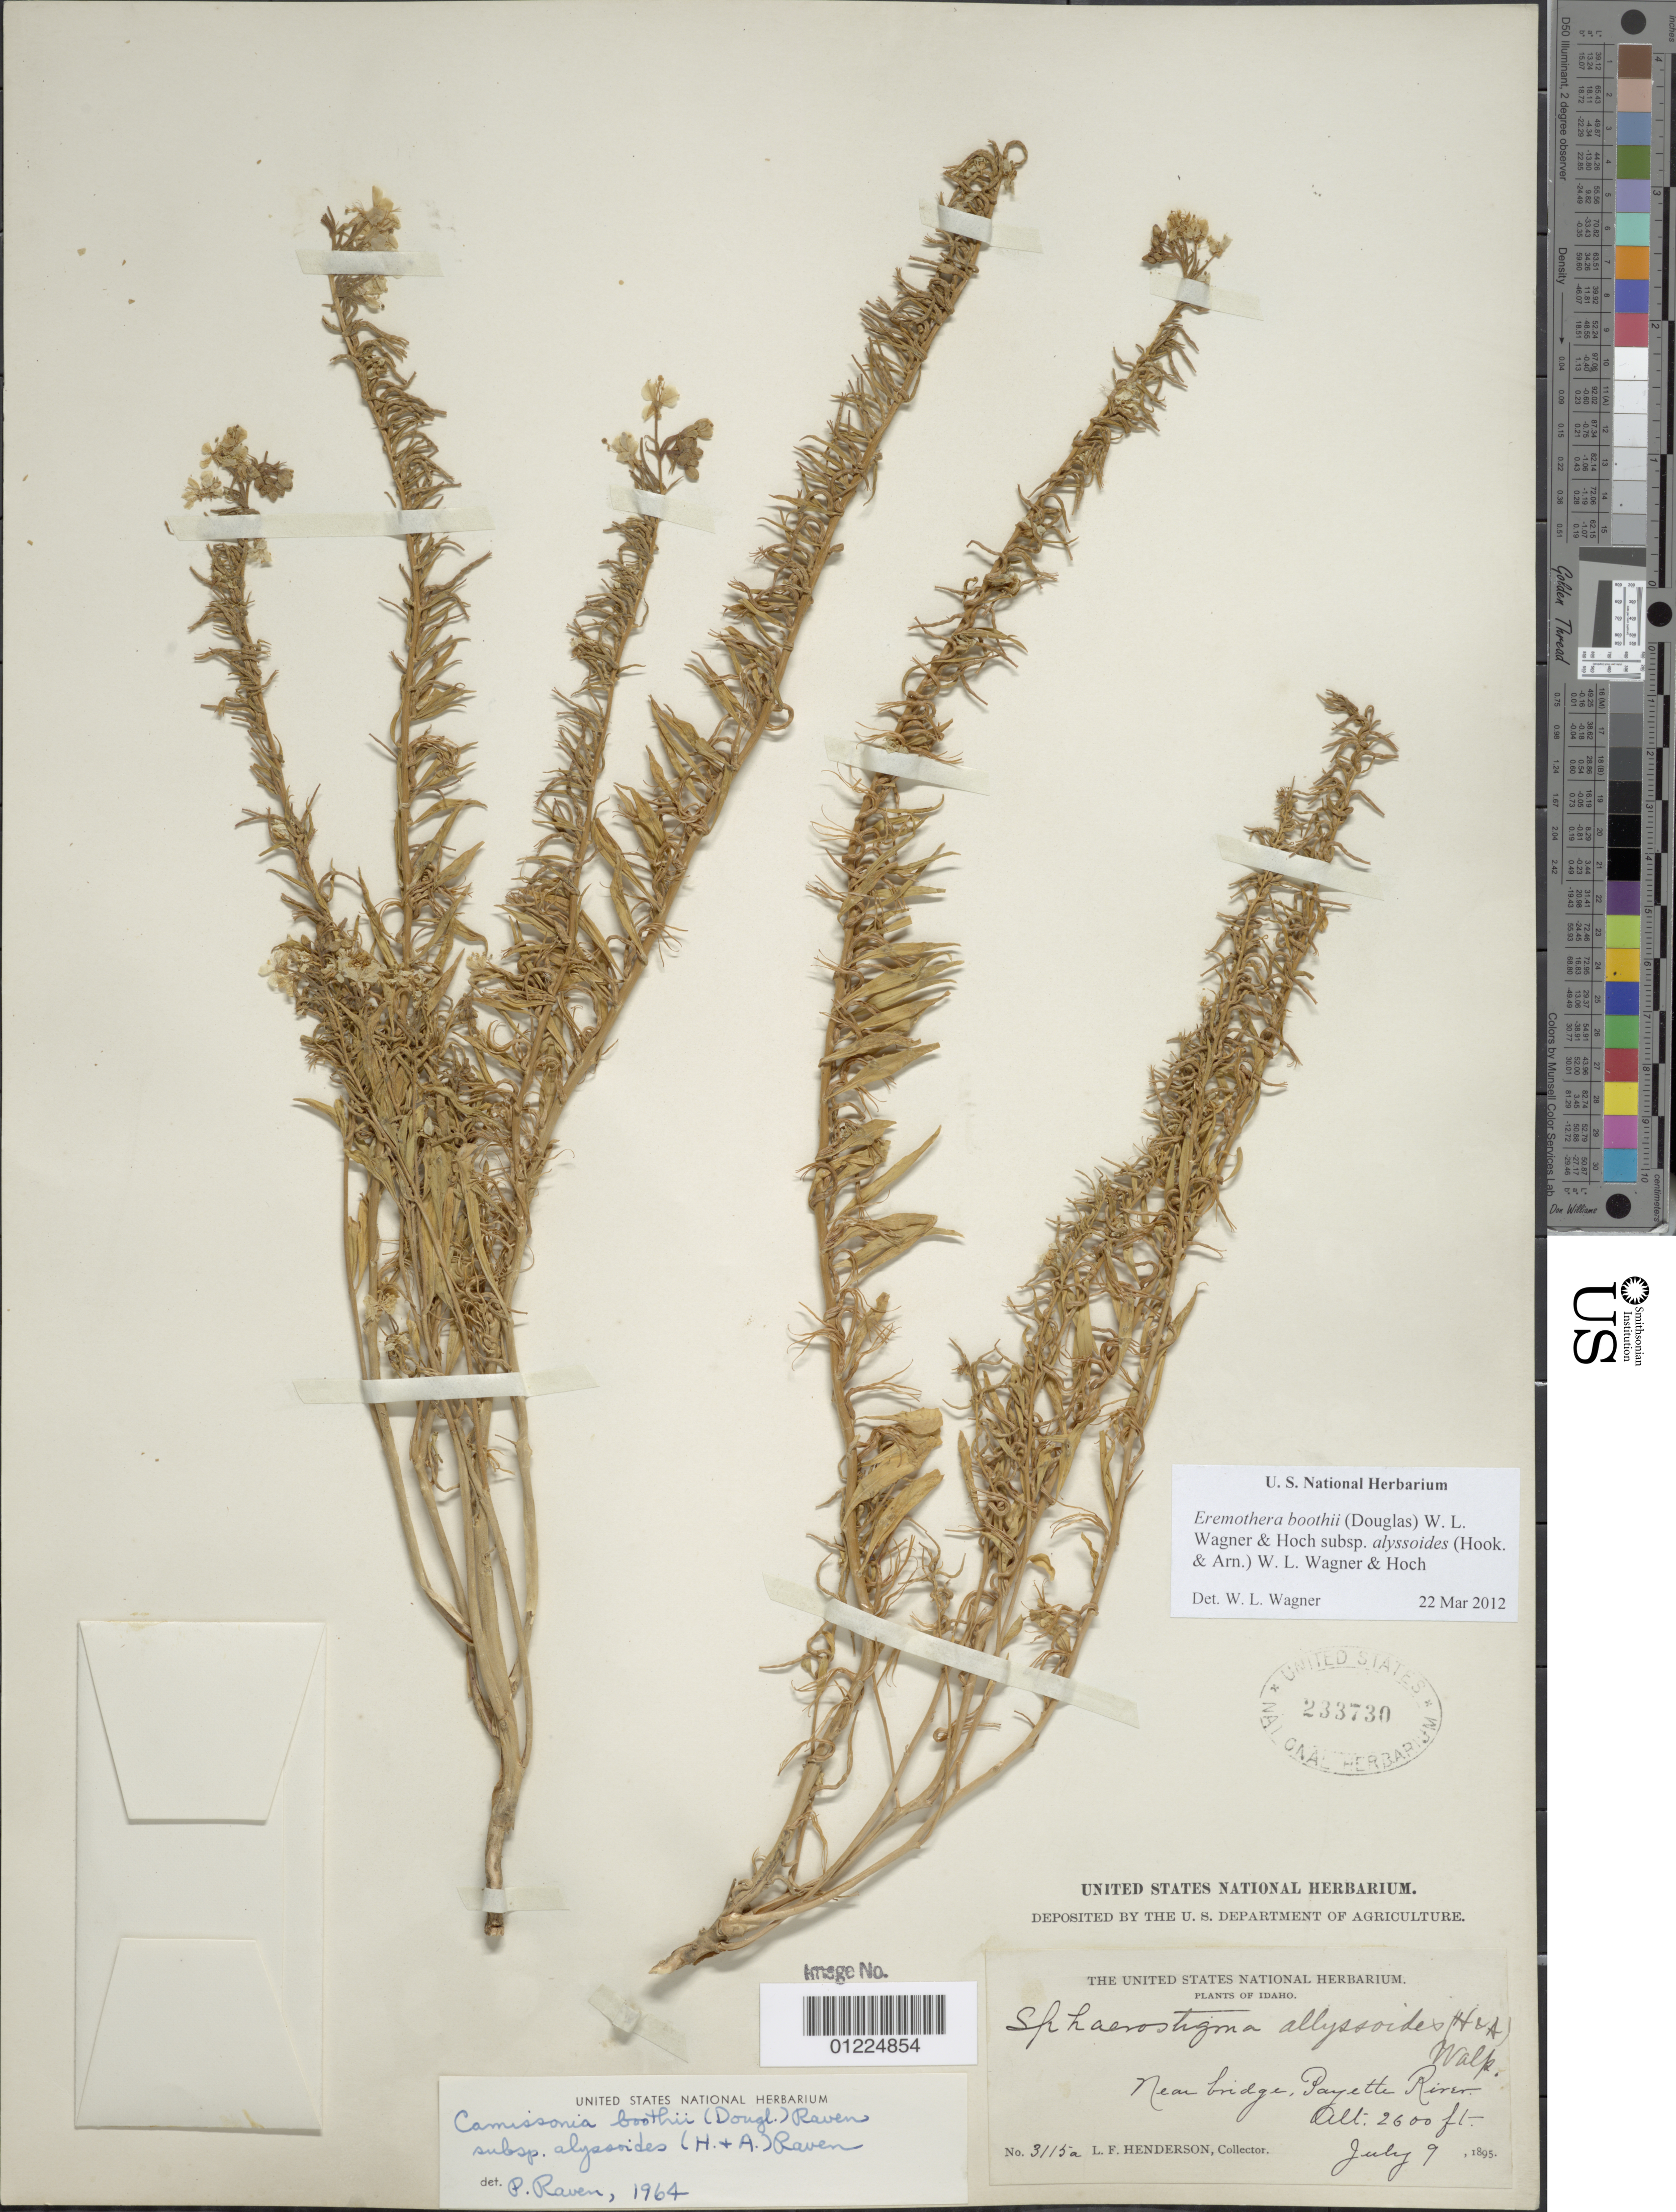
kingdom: Plantae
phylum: Tracheophyta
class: Magnoliopsida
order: Myrtales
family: Onagraceae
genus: Eremothera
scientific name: Eremothera boothii subsp. alyssoides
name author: (Hook. & Arn.) W.L. Wagner & Hoch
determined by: Wagner, W. L., (BOT), Smithsonian Institution - National Museum of Natural History (UNITED STATES)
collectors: L. F. Henderson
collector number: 3115 a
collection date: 1895-07-09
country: United States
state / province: Idaho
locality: near bridge, Payette River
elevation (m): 792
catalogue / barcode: US 233730